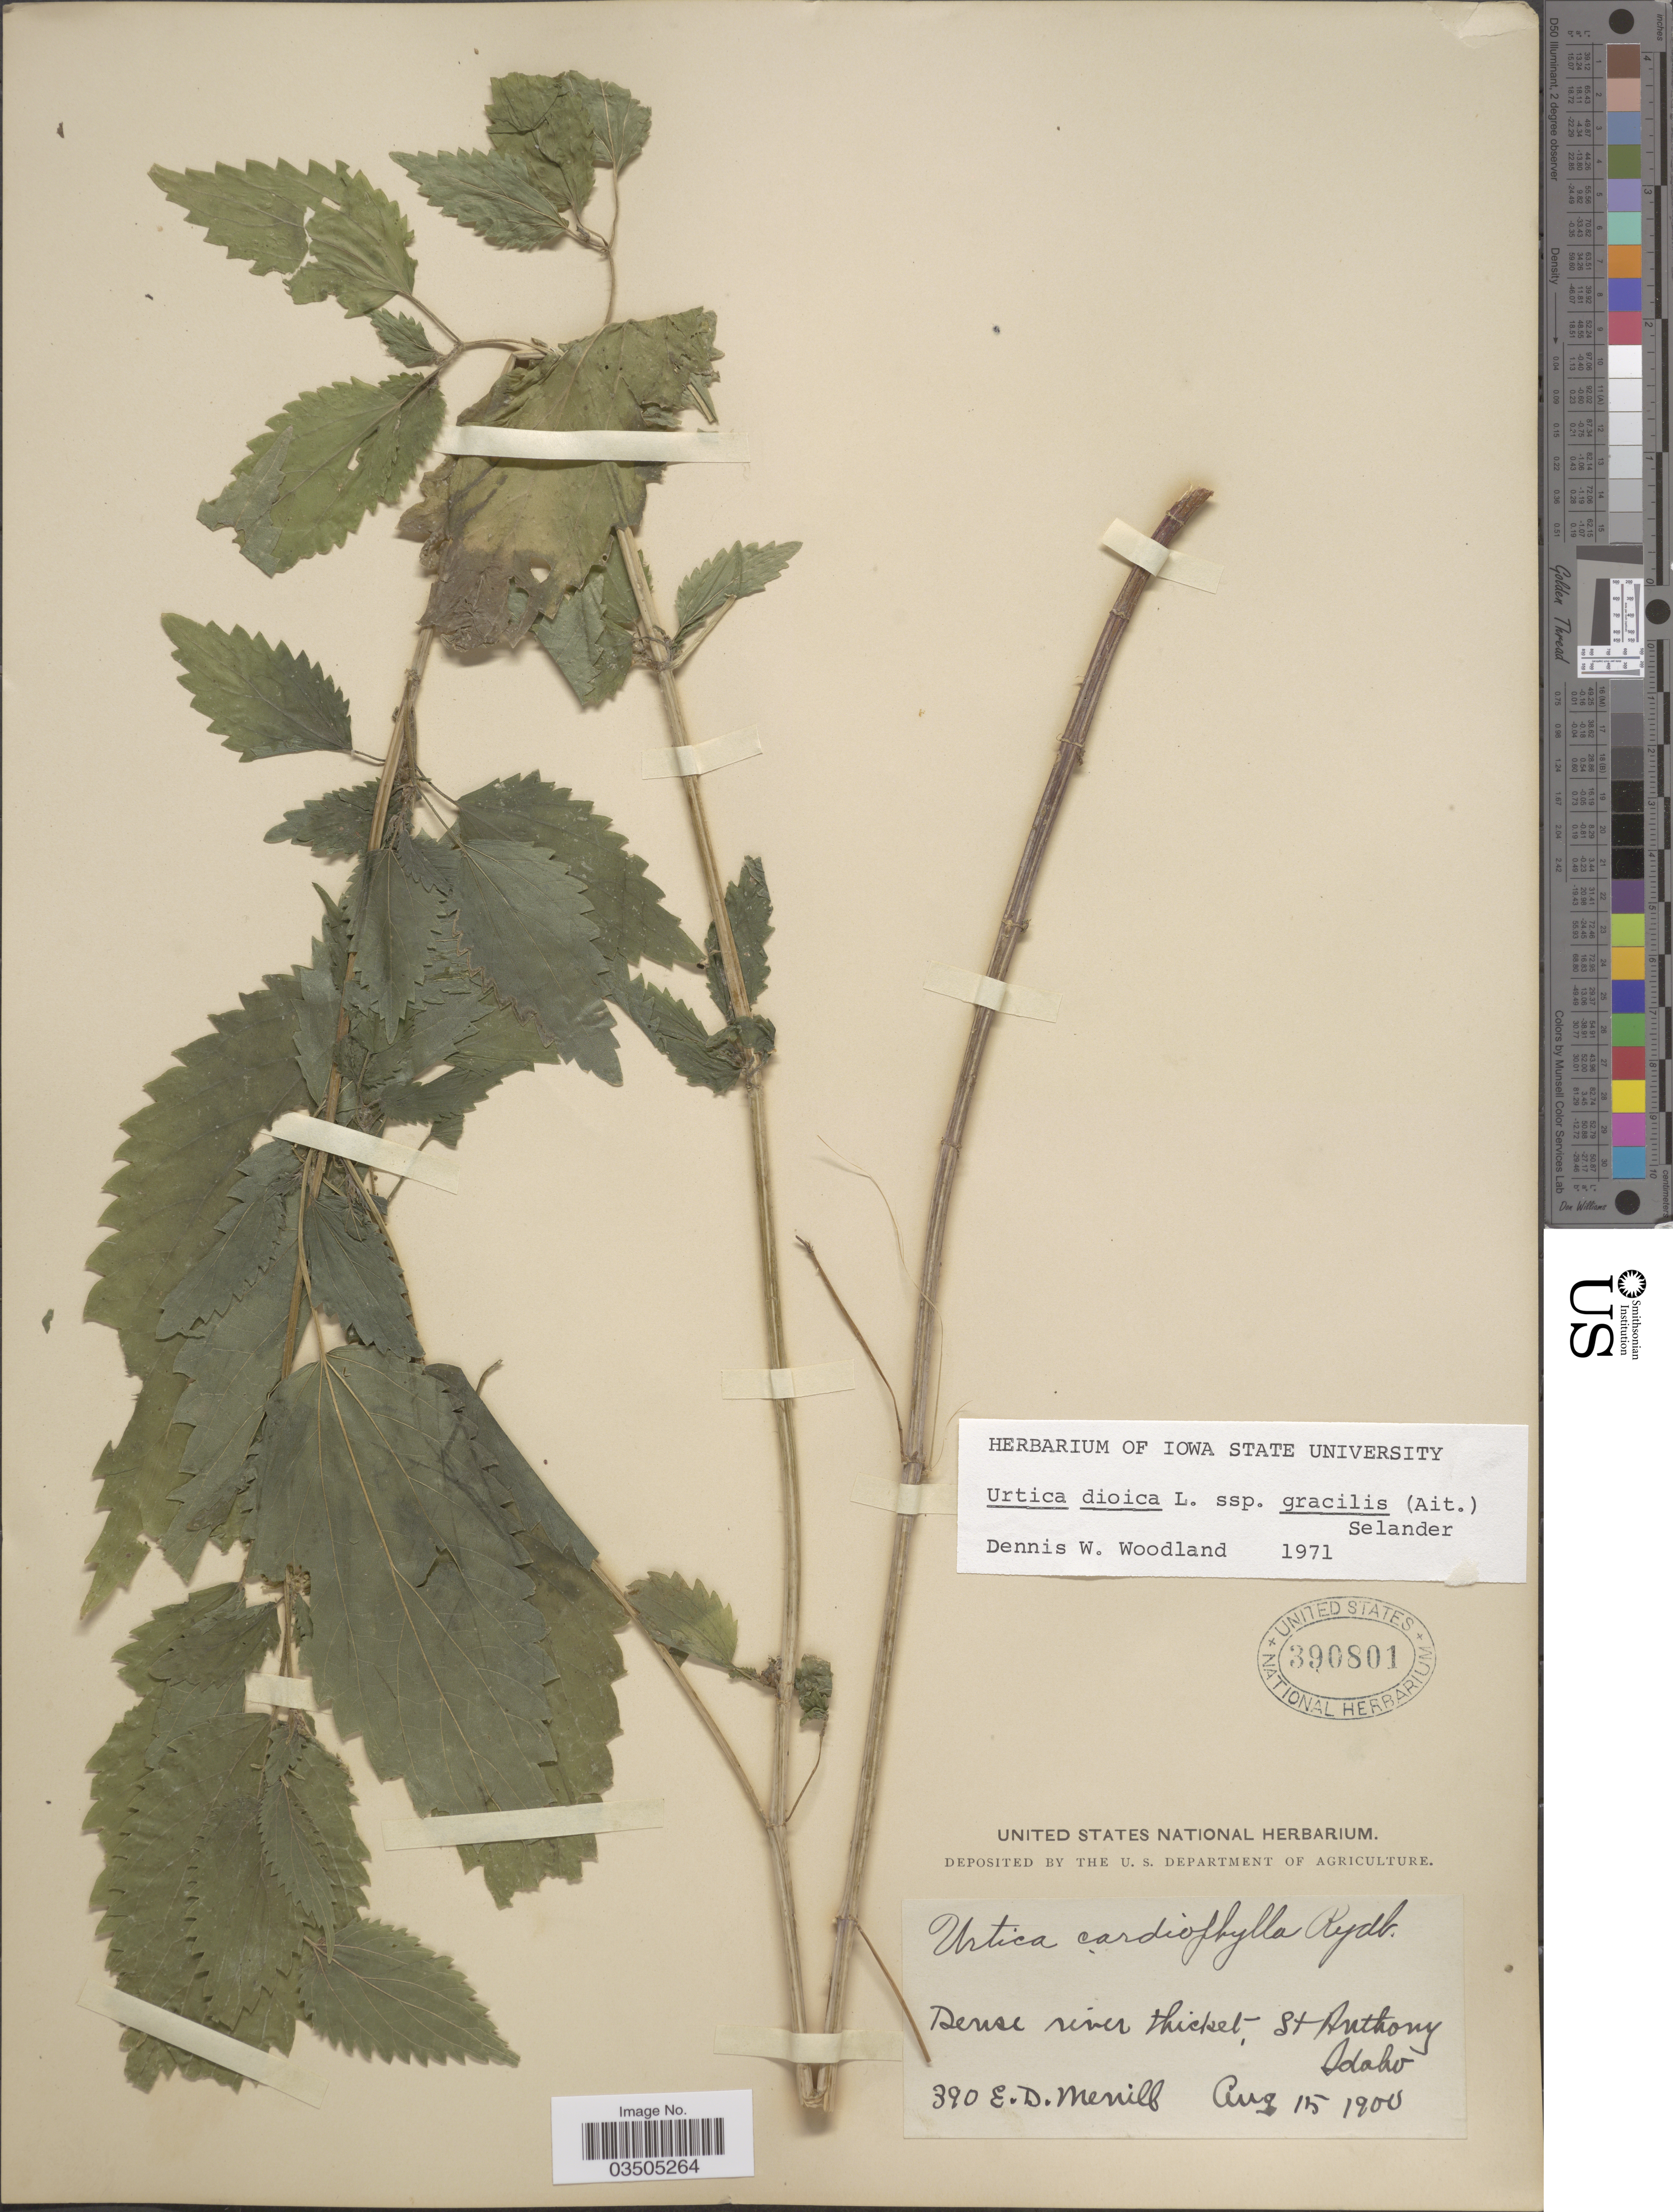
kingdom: Plantae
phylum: Tracheophyta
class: Magnoliopsida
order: Rosales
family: Urticaceae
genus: Urtica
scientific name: Urtica dioica subsp. gracilis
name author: L.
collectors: E. D. Merrill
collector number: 390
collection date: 1900-08-15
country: United States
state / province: Idaho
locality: St Anthony.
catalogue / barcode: US 390801